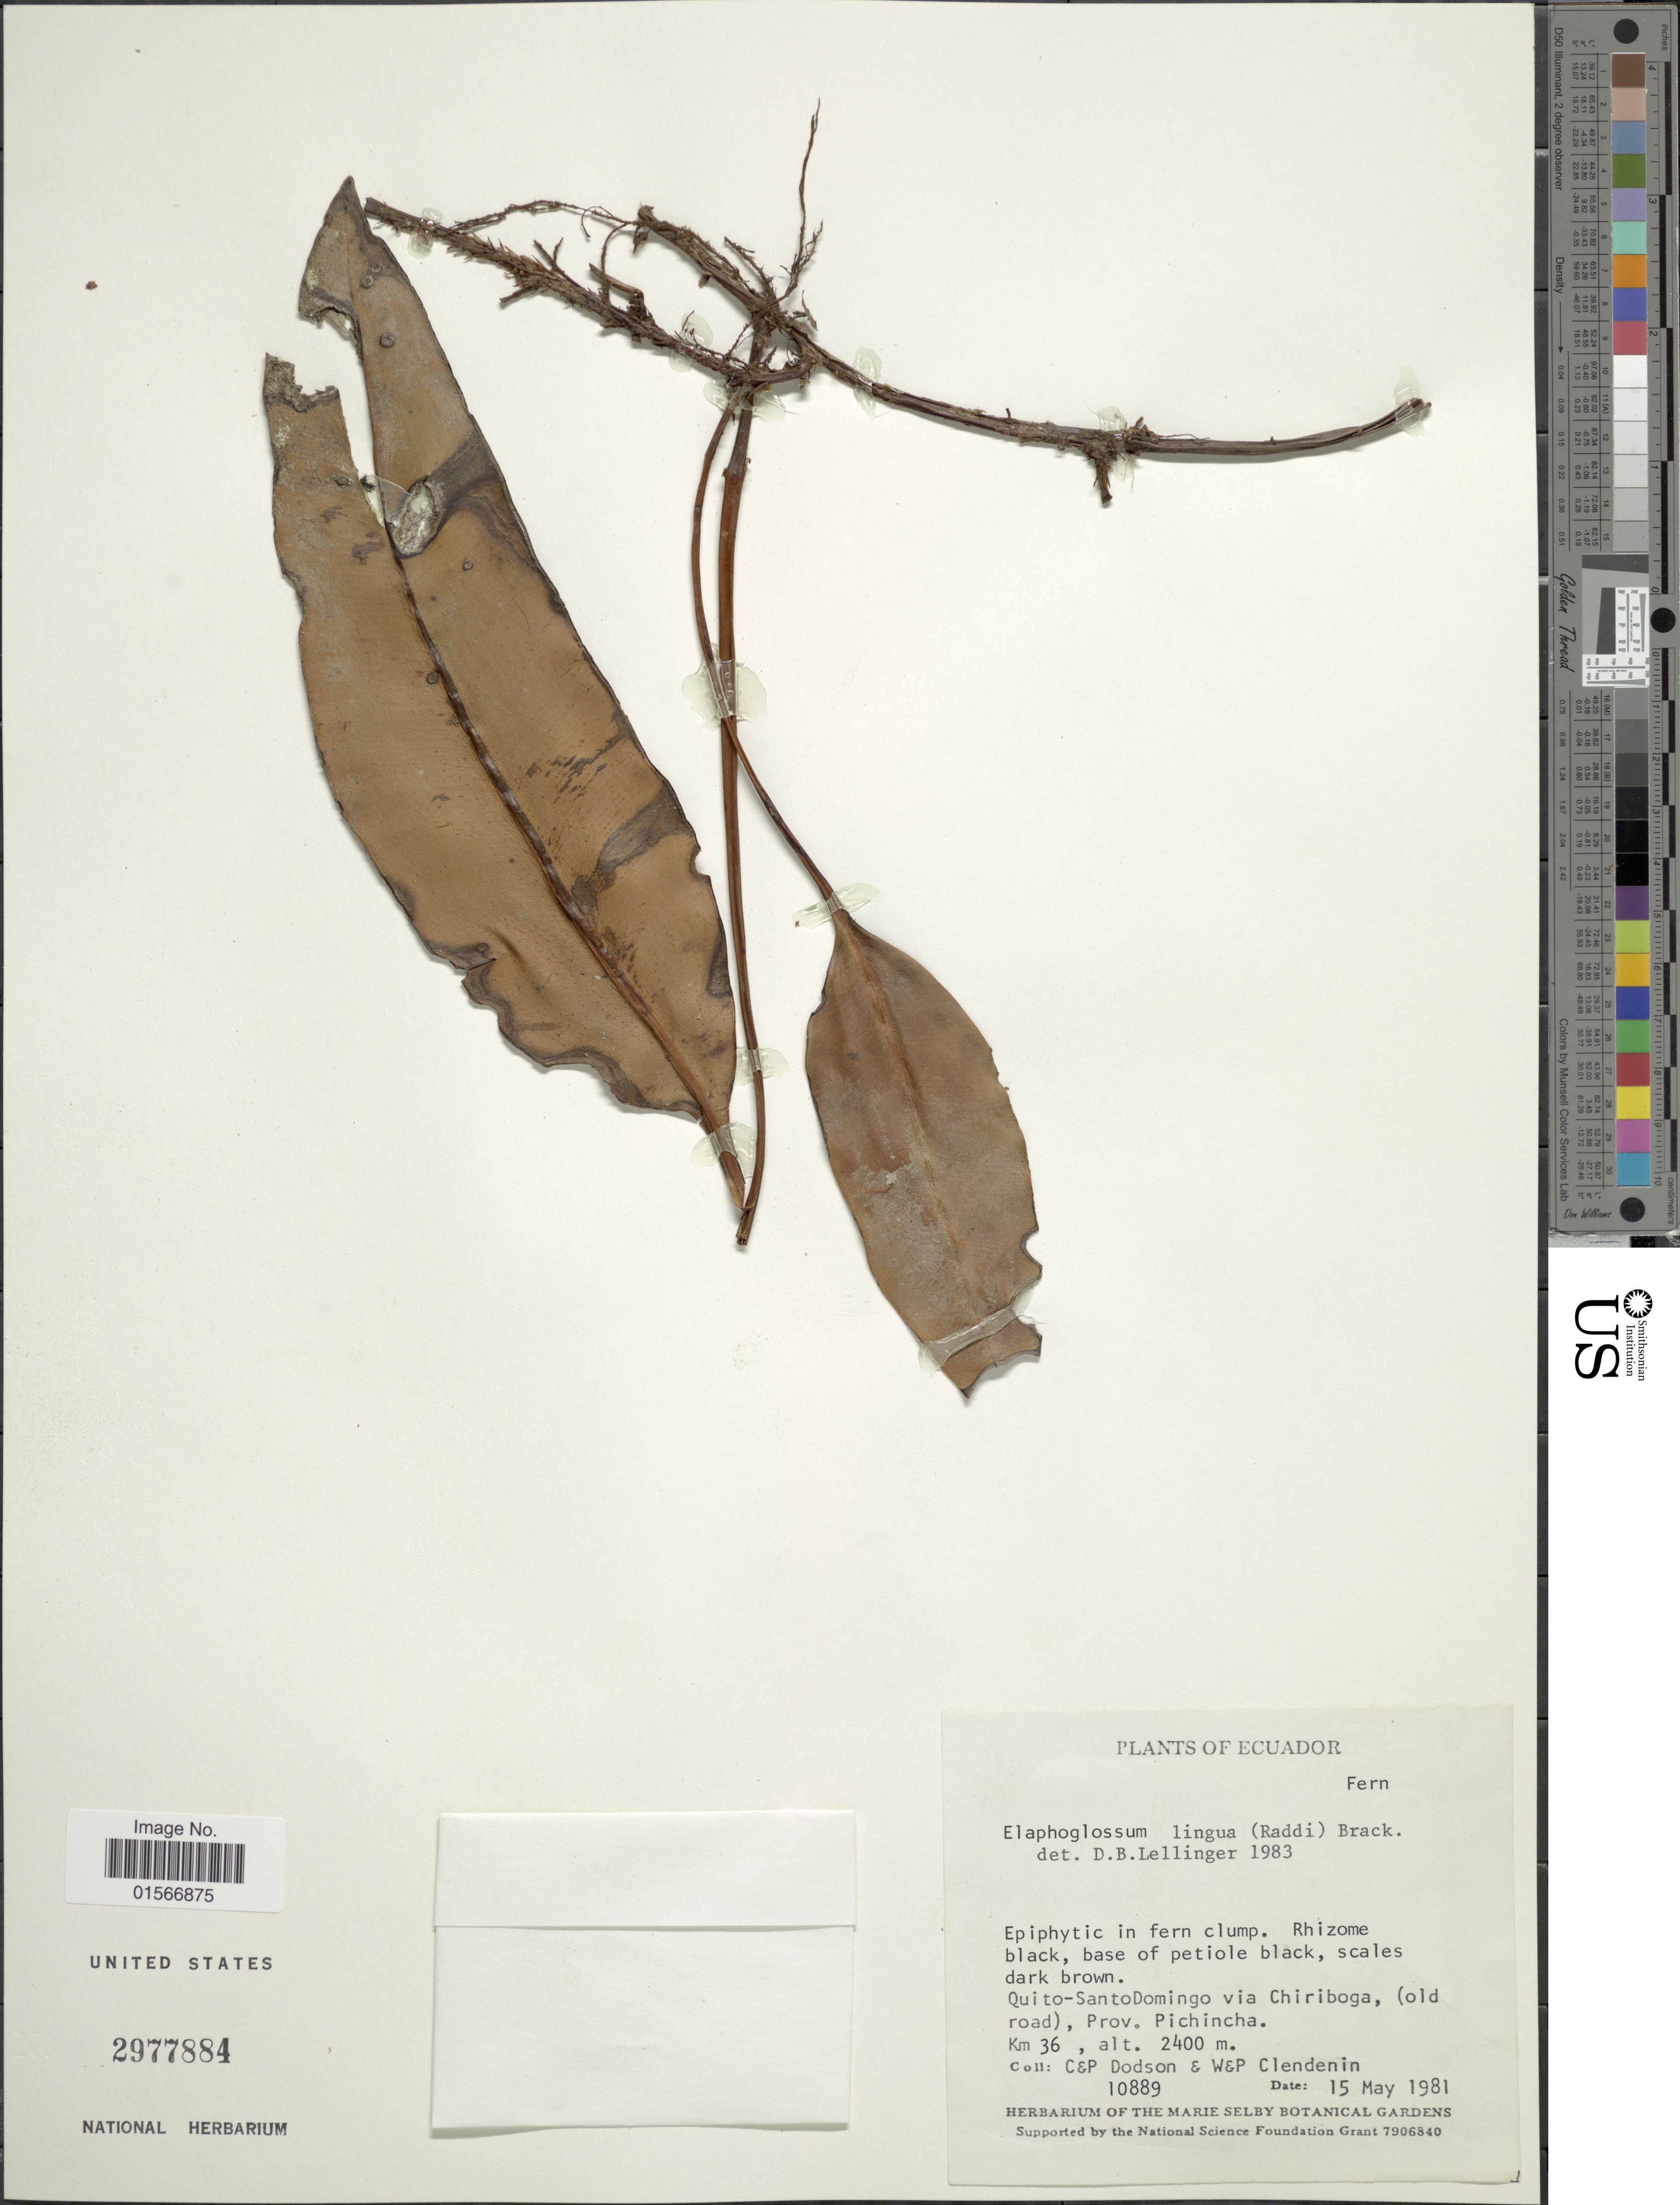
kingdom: Plantae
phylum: Tracheophyta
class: Polypodiopsida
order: Polypodiales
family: Dryopteridaceae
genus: Elaphoglossum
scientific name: Elaphoglossum lingua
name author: (C. Presl) Brack.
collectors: C. Dodson, P. M. Dodson & P. Clendenin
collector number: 10889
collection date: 1981-05-15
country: Ecuador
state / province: Pichincha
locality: Quito-SantoDomingo via Chriboga (old road), Km 36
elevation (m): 2400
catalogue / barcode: US 2977884